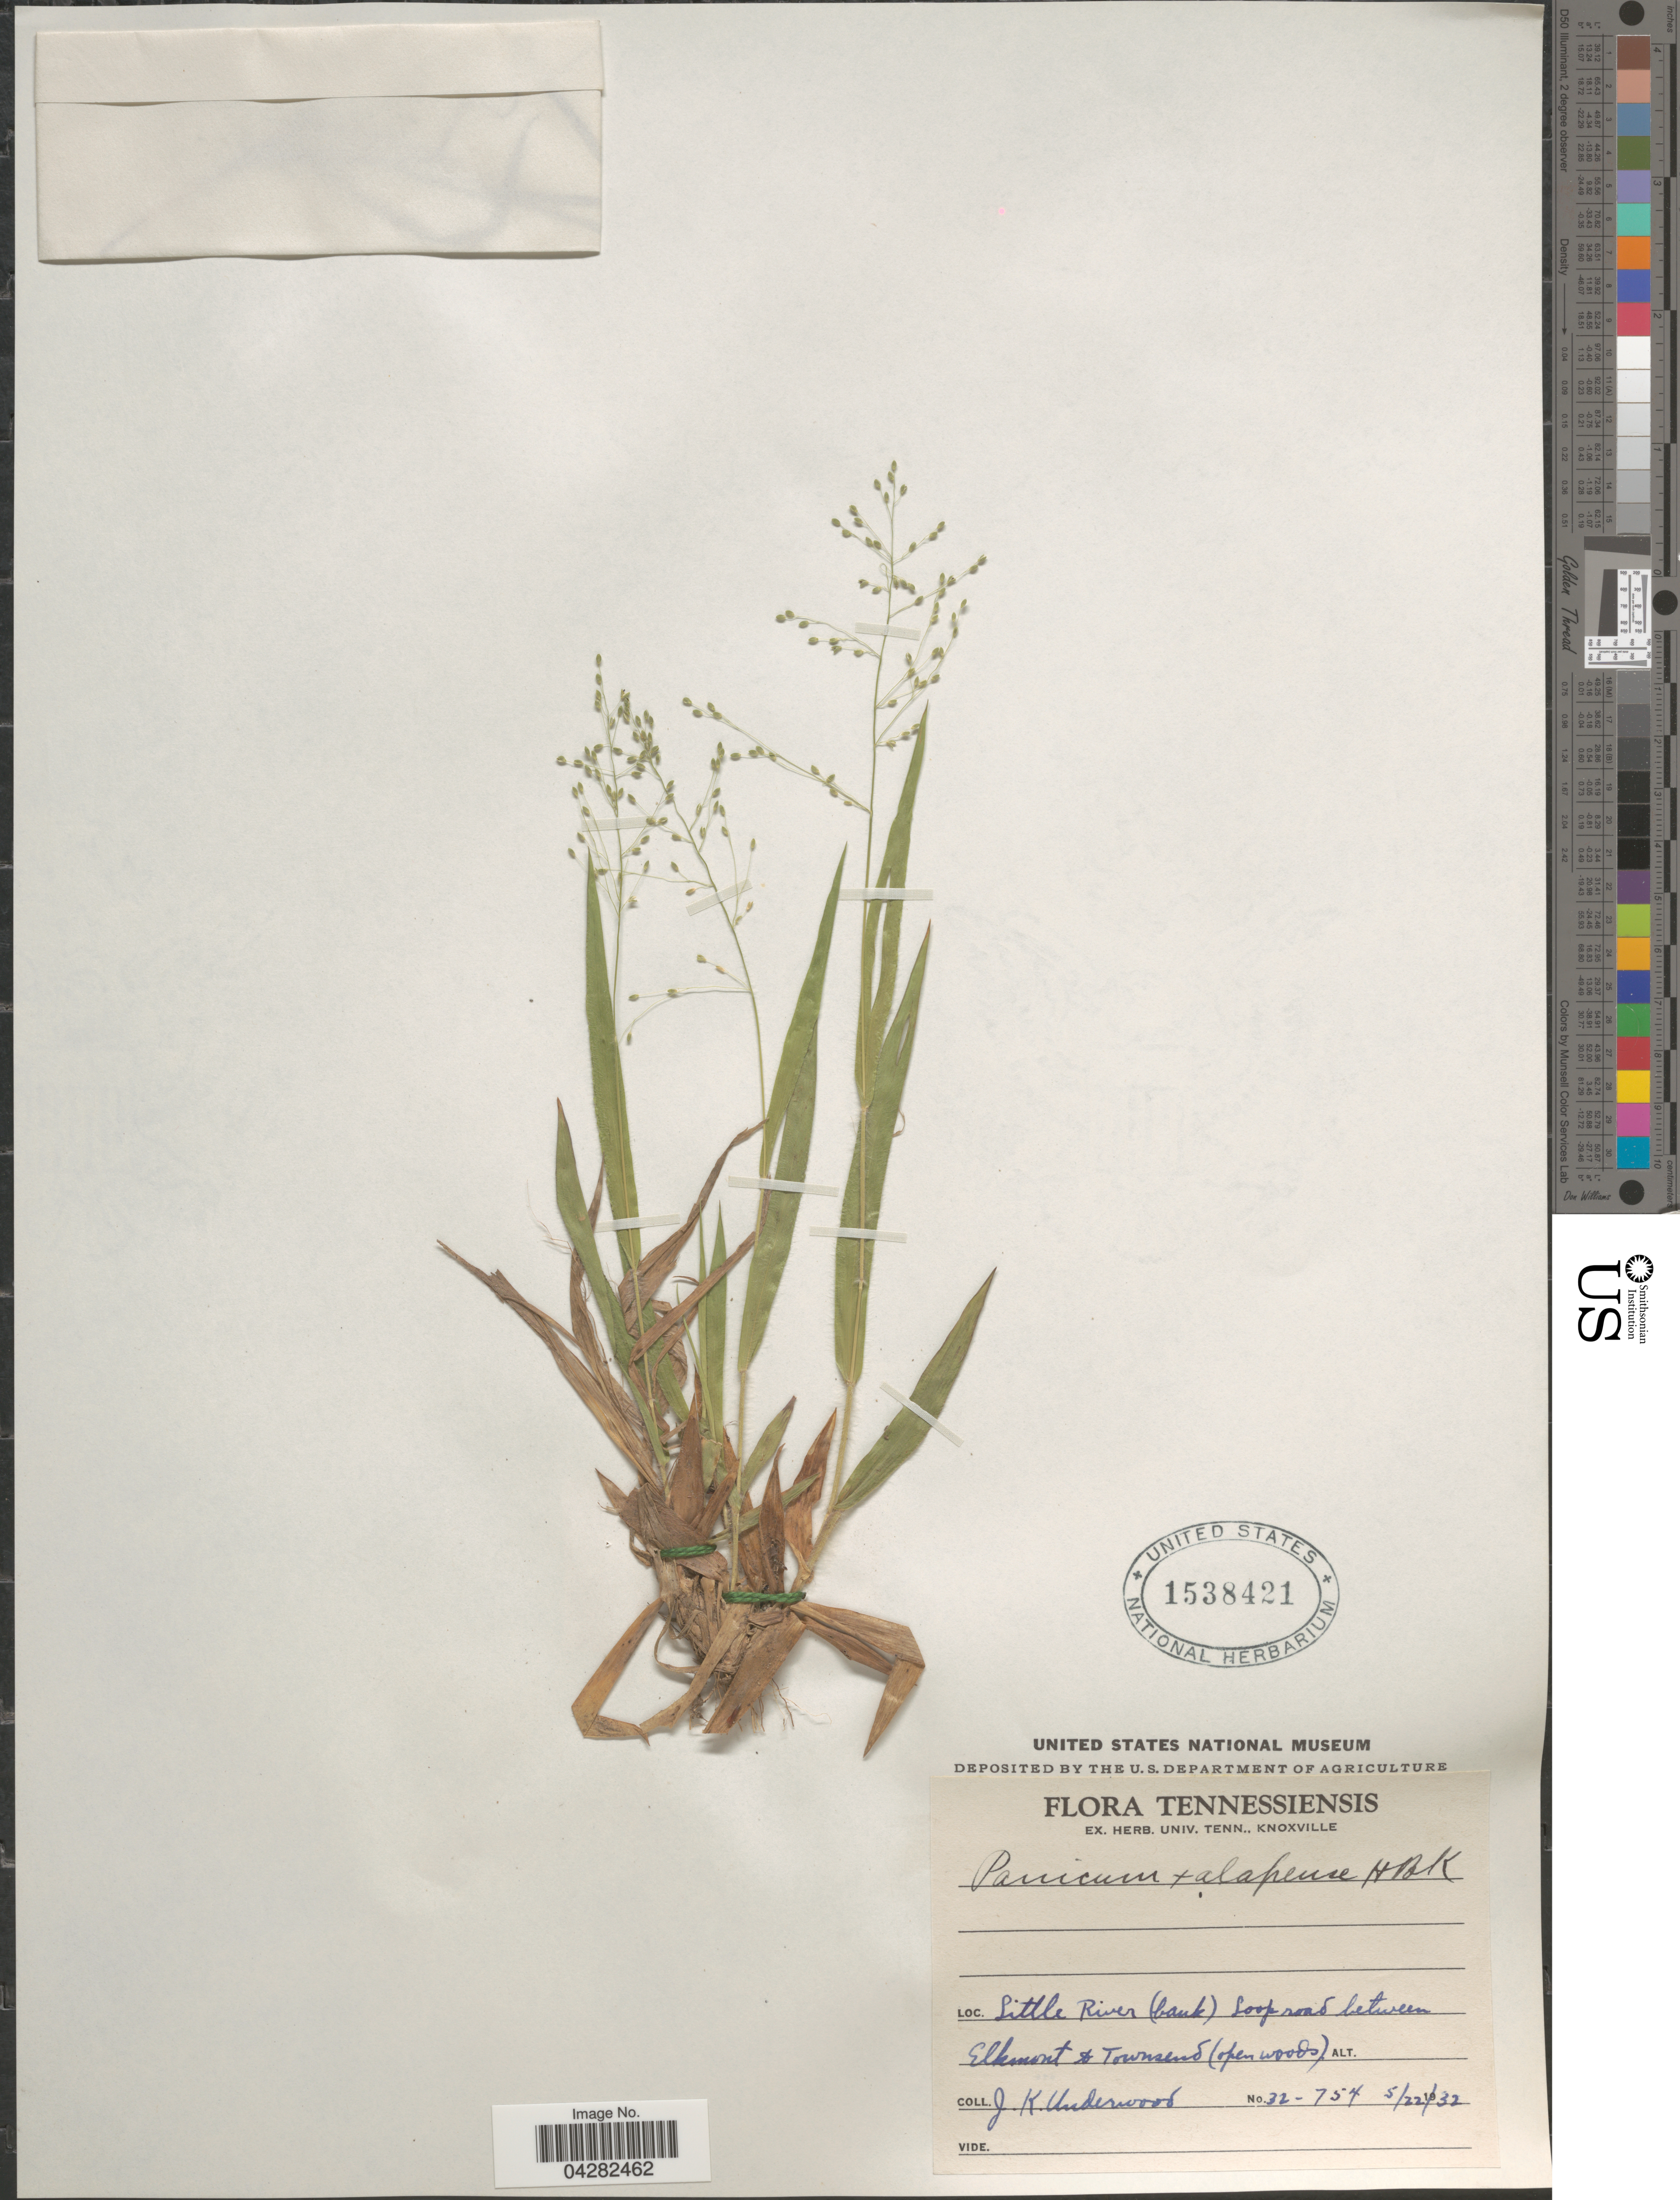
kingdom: Plantae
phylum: Tracheophyta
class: Liliopsida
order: Poales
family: Poaceae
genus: Dichanthelium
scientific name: Dichanthelium laxiflorum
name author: (Lam.) Gould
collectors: J. K. Underwood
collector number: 32-754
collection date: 1932-05-22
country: United States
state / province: Tennessee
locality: Tennessiensis. Little River (bank). Loop road between Elkmont & Townsend (open woods).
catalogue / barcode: US 1538421